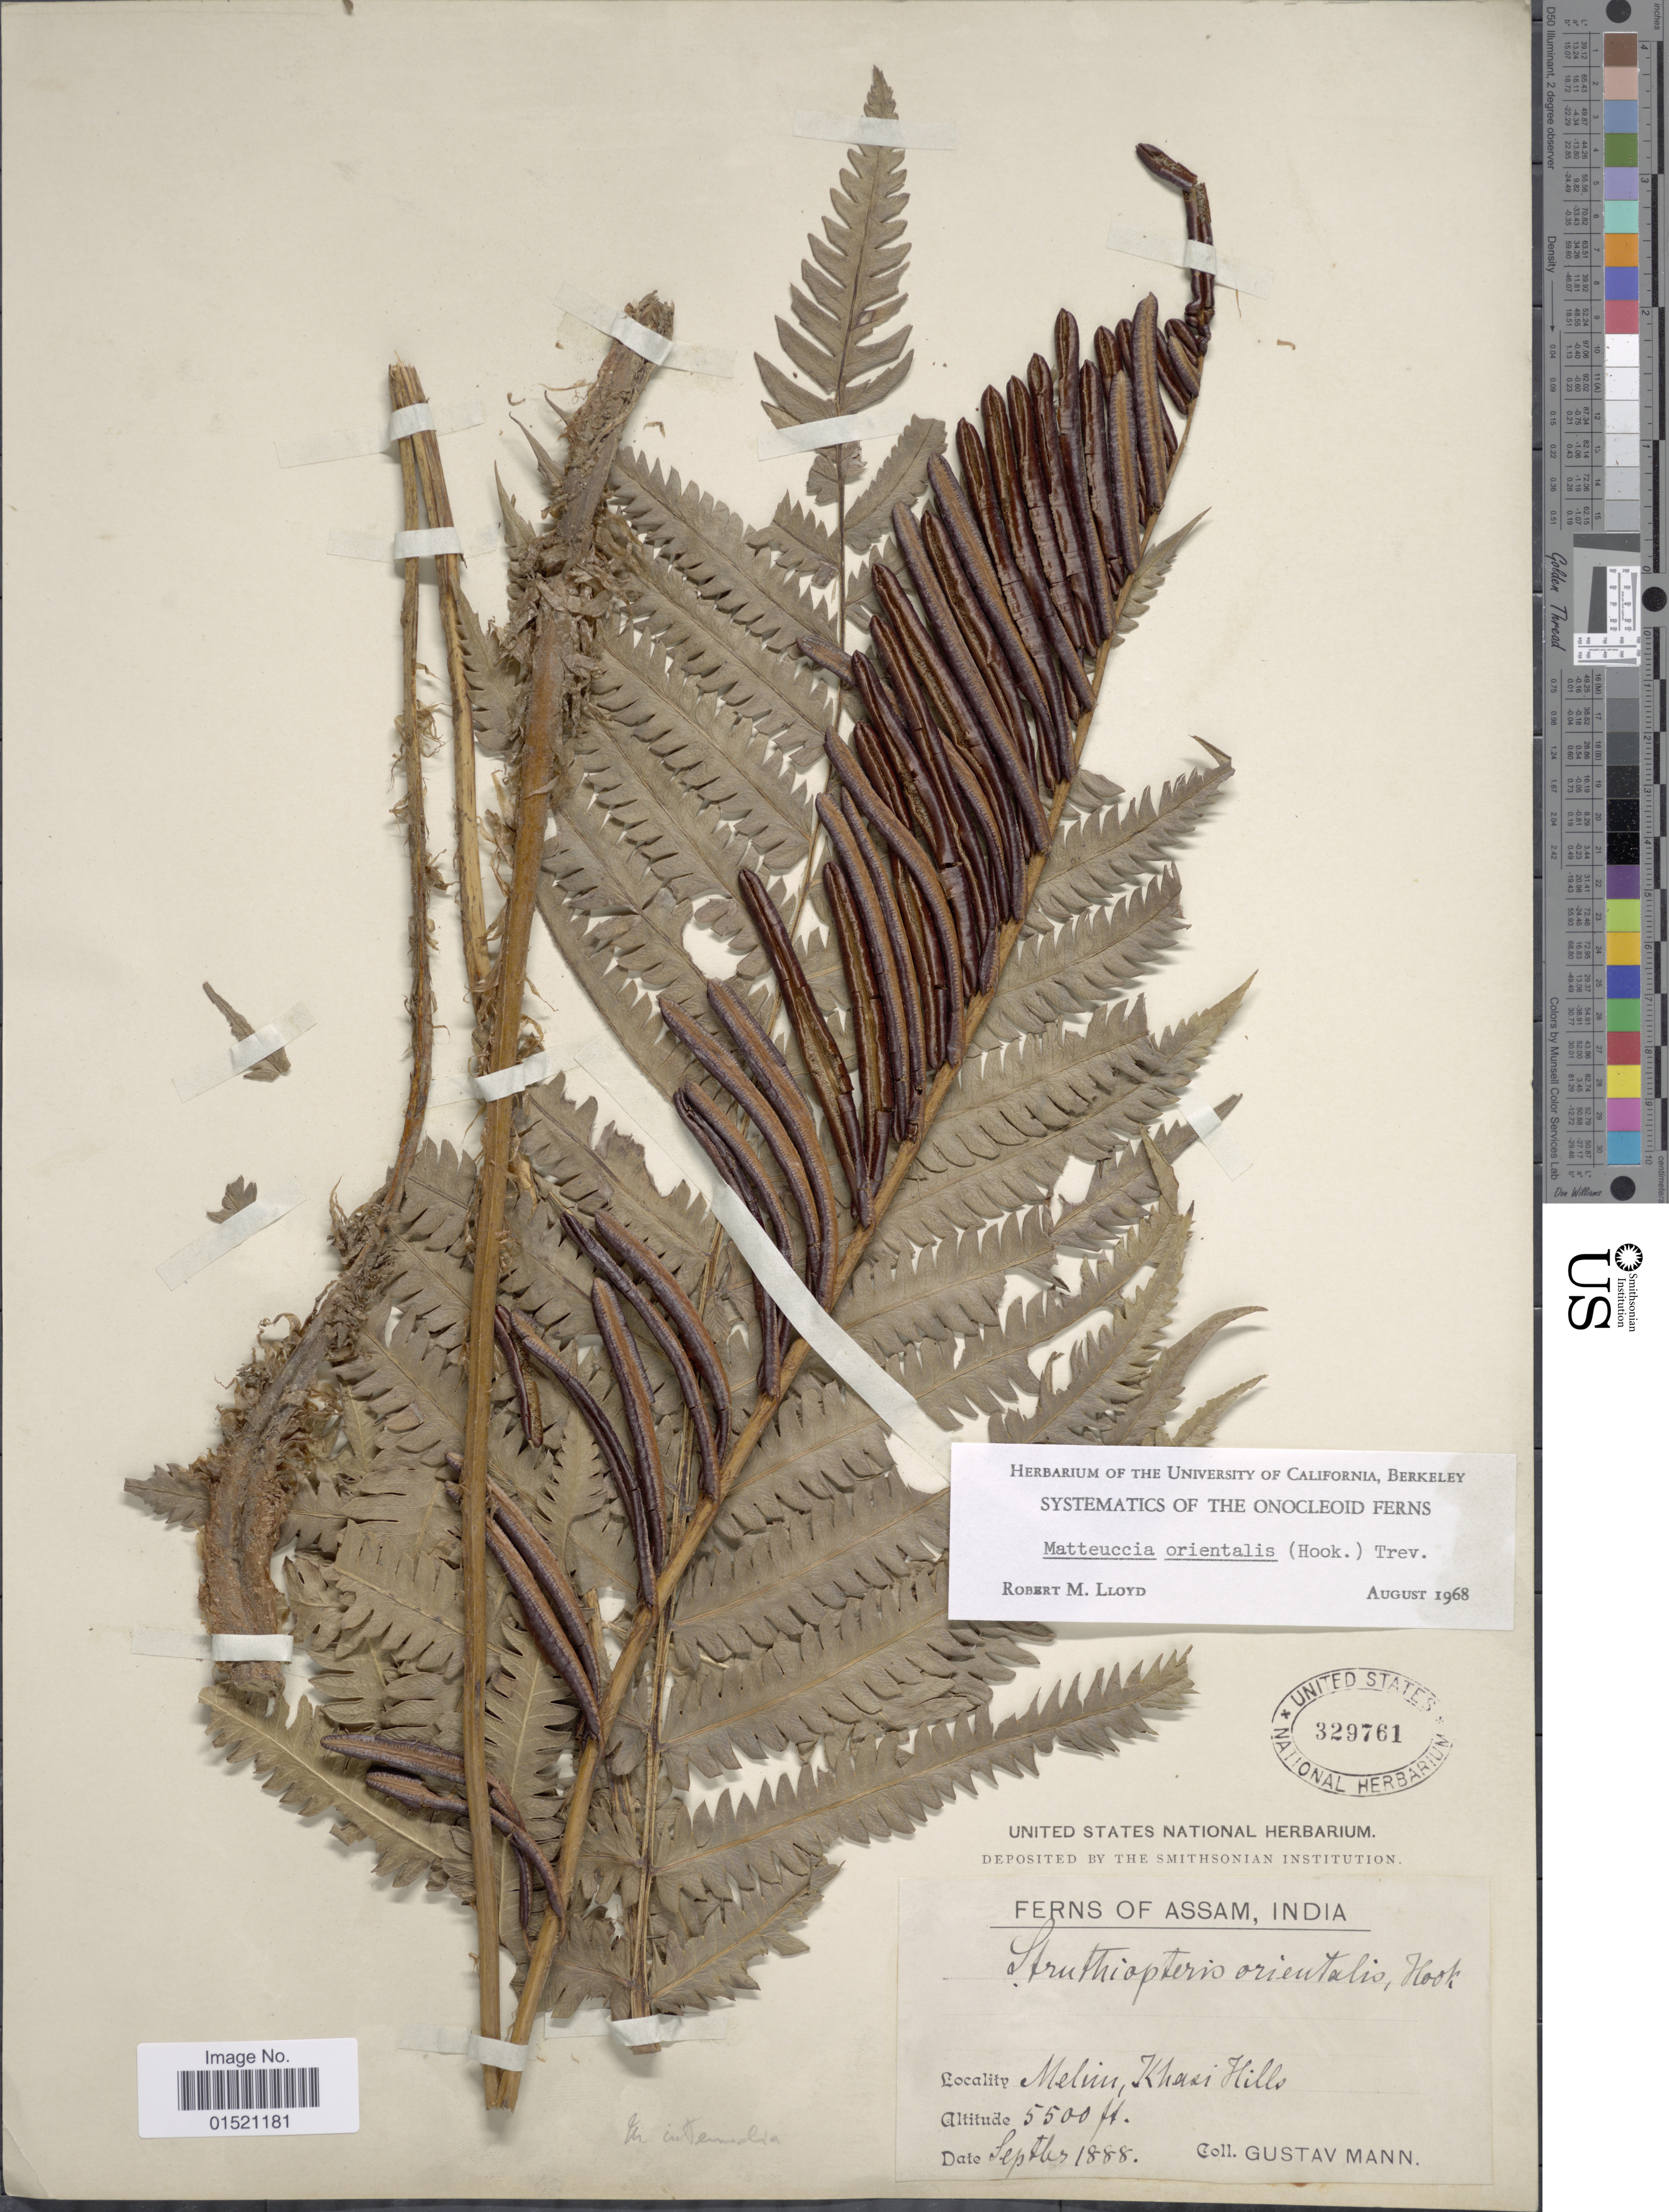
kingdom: Plantae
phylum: Tracheophyta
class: Polypodiopsida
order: Polypodiales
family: Onocleaceae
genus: Pentarhizidium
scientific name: Pentarhizidium orientale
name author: (Hook.) Hayata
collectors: G. Mann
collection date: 1888-09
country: India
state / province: Meghalaya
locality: Melim, Khasi Hills. Assam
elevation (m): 1676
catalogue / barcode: US 329761